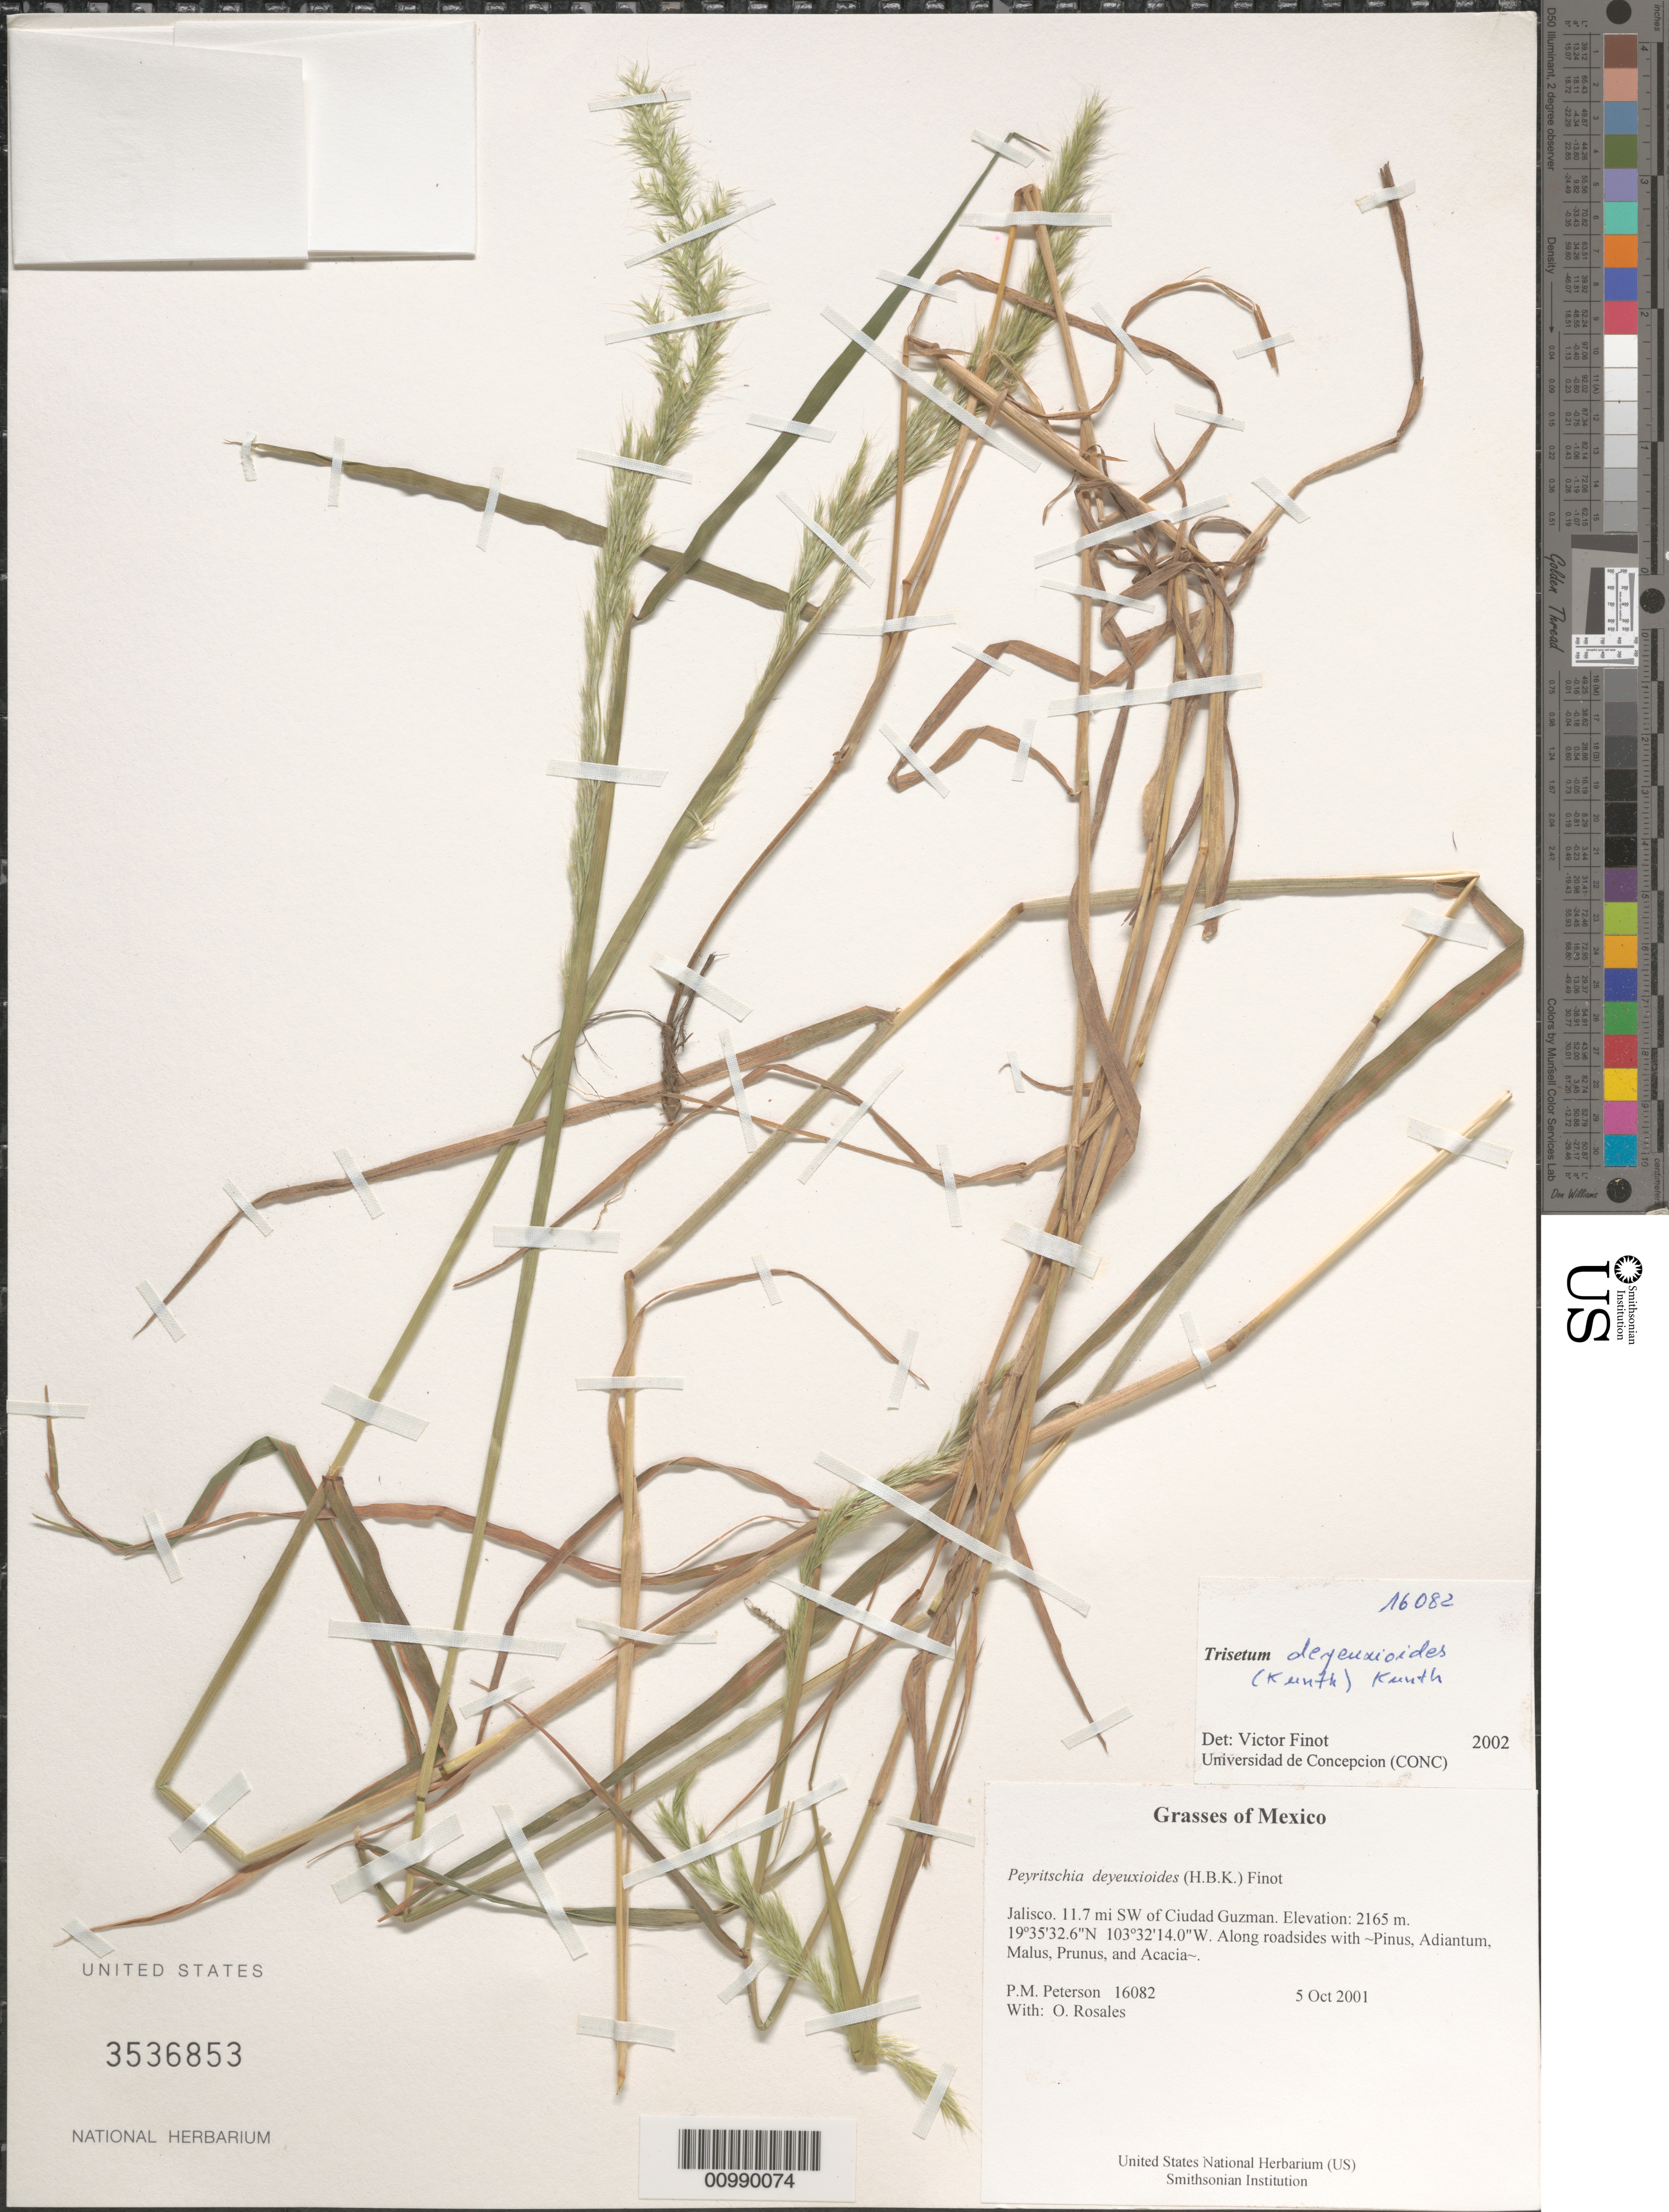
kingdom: Plantae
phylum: Tracheophyta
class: Liliopsida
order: Poales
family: Poaceae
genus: Peyritschia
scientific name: Peyritschia deyeuxioides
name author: (Kunth) Finot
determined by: Finot, V. L.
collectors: P. M. Peterson & O. Rosales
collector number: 16082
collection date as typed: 05 Oct 2001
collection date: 2001-10-05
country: Mexico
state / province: Jalisco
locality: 11.7 mi SW of Ciudad Guzman.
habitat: Along roadsides with ~Pinus, Adiantum, Malus, Prunus, and Acacia~.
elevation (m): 2165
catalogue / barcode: US 3536853